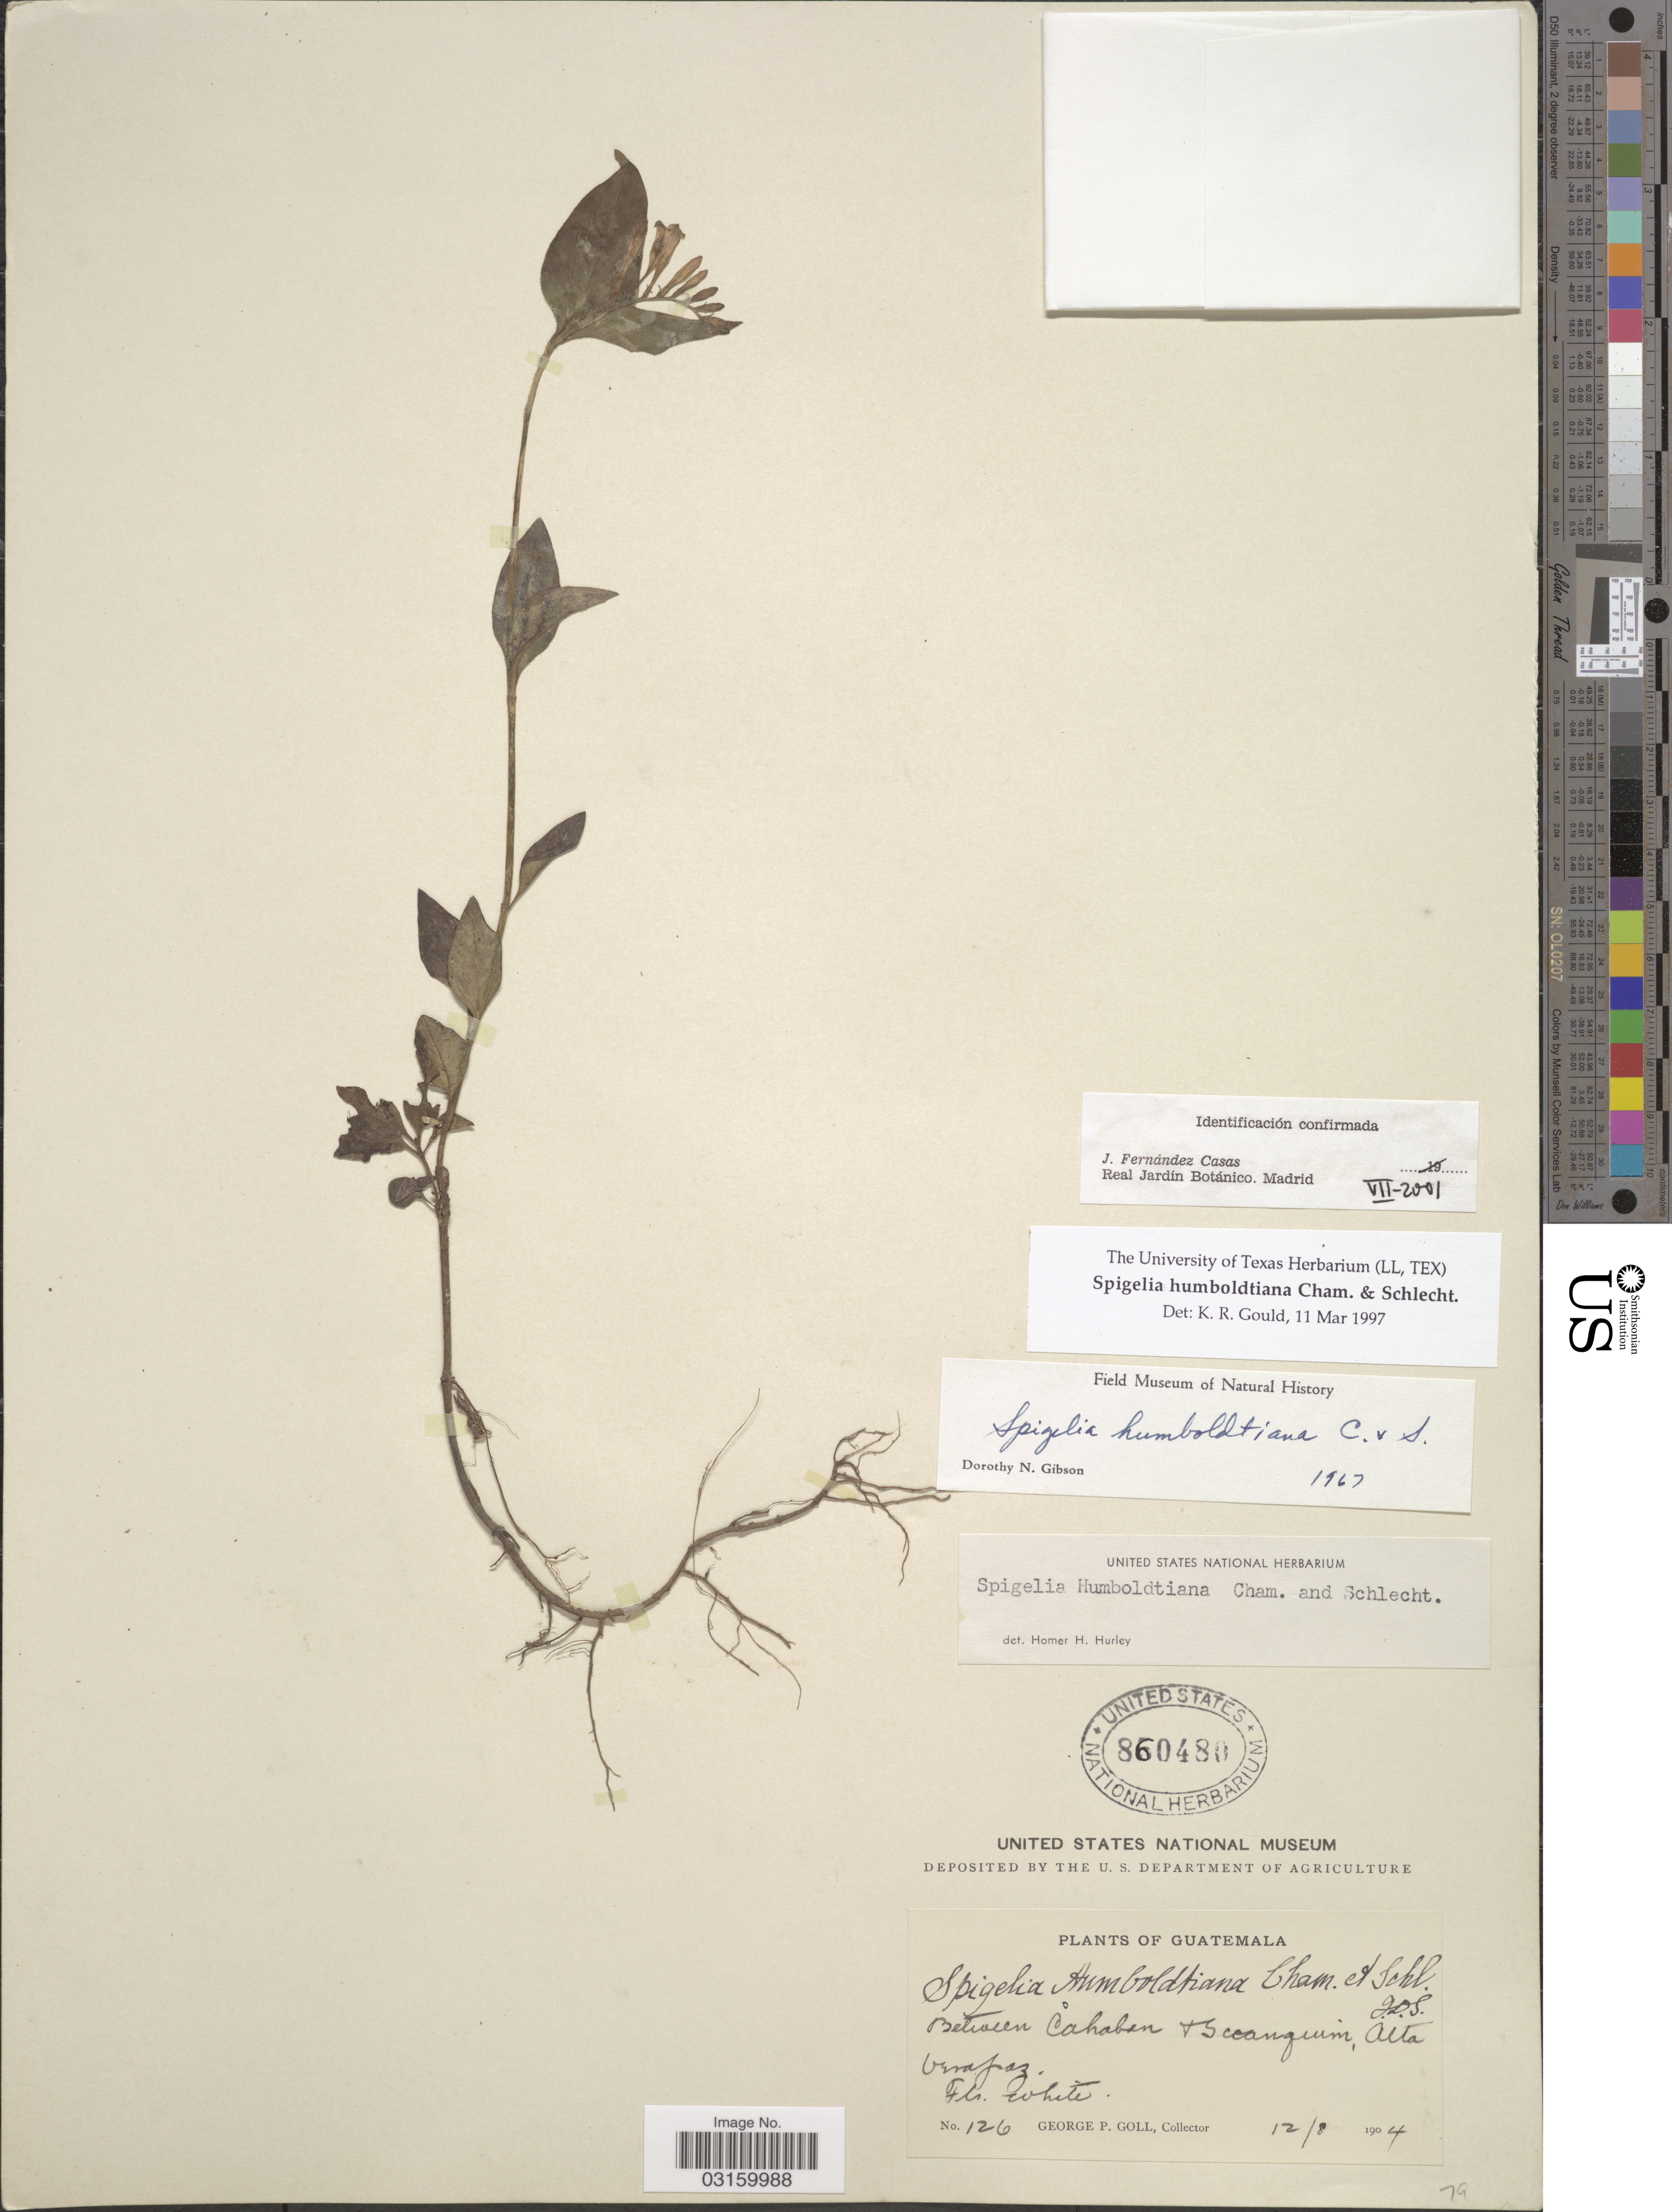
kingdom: Plantae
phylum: Tracheophyta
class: Magnoliopsida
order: Gentianales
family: Loganiaceae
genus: Spigelia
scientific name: Spigelia humboldtiana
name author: Cham. & Schltdl.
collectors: G. P. Goll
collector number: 126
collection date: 1904-08-12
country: Guatemala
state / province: Alta Verapaz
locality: Between Cahabon & Secanquim.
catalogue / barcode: US 860480